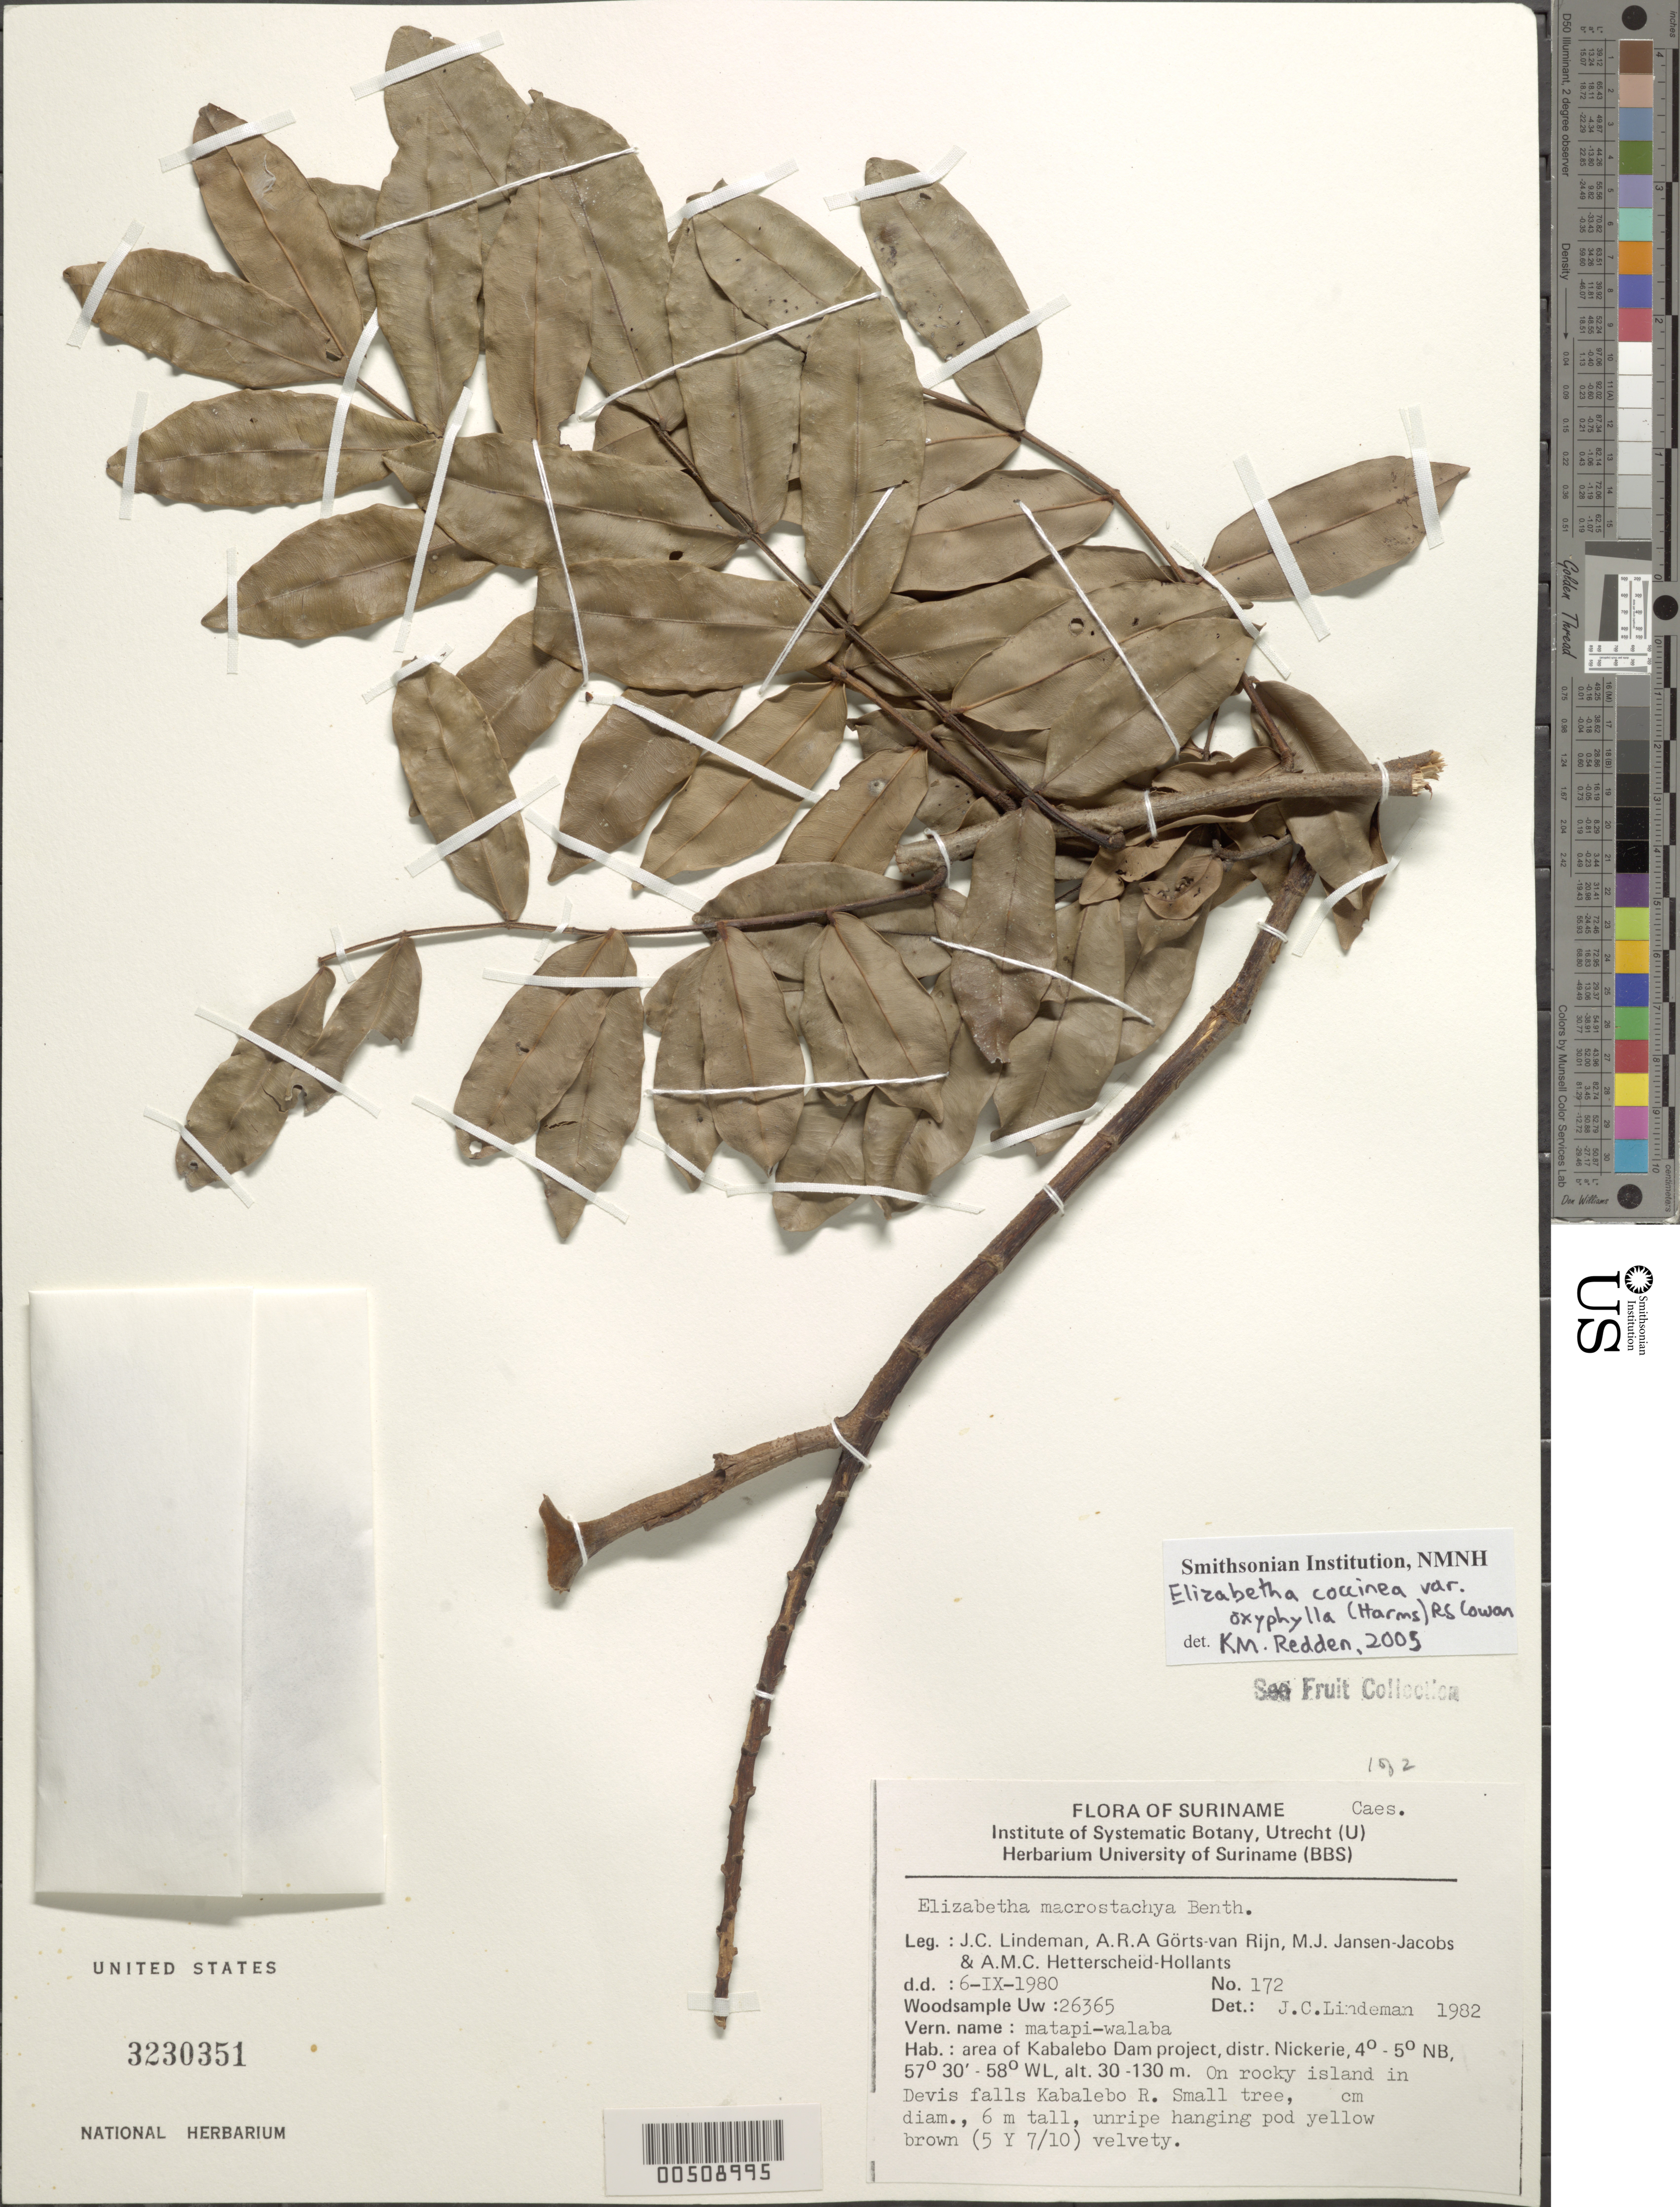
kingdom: Plantae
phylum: Tracheophyta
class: Magnoliopsida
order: Fabales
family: Fabaceae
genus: Elizabetha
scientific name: Elizabetha coccinea var. oxyphylla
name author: (Harms) R.S. Cowan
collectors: J. C. Lindeman, A. .R. A. Görts-van Rijn, M. J. Jansen-Jacobs & A. Hetterscheid-Hollants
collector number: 172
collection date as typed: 06 Sep 1980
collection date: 1980-09-06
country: Suriname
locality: Devis falls kabalebo river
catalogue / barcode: US 3230351